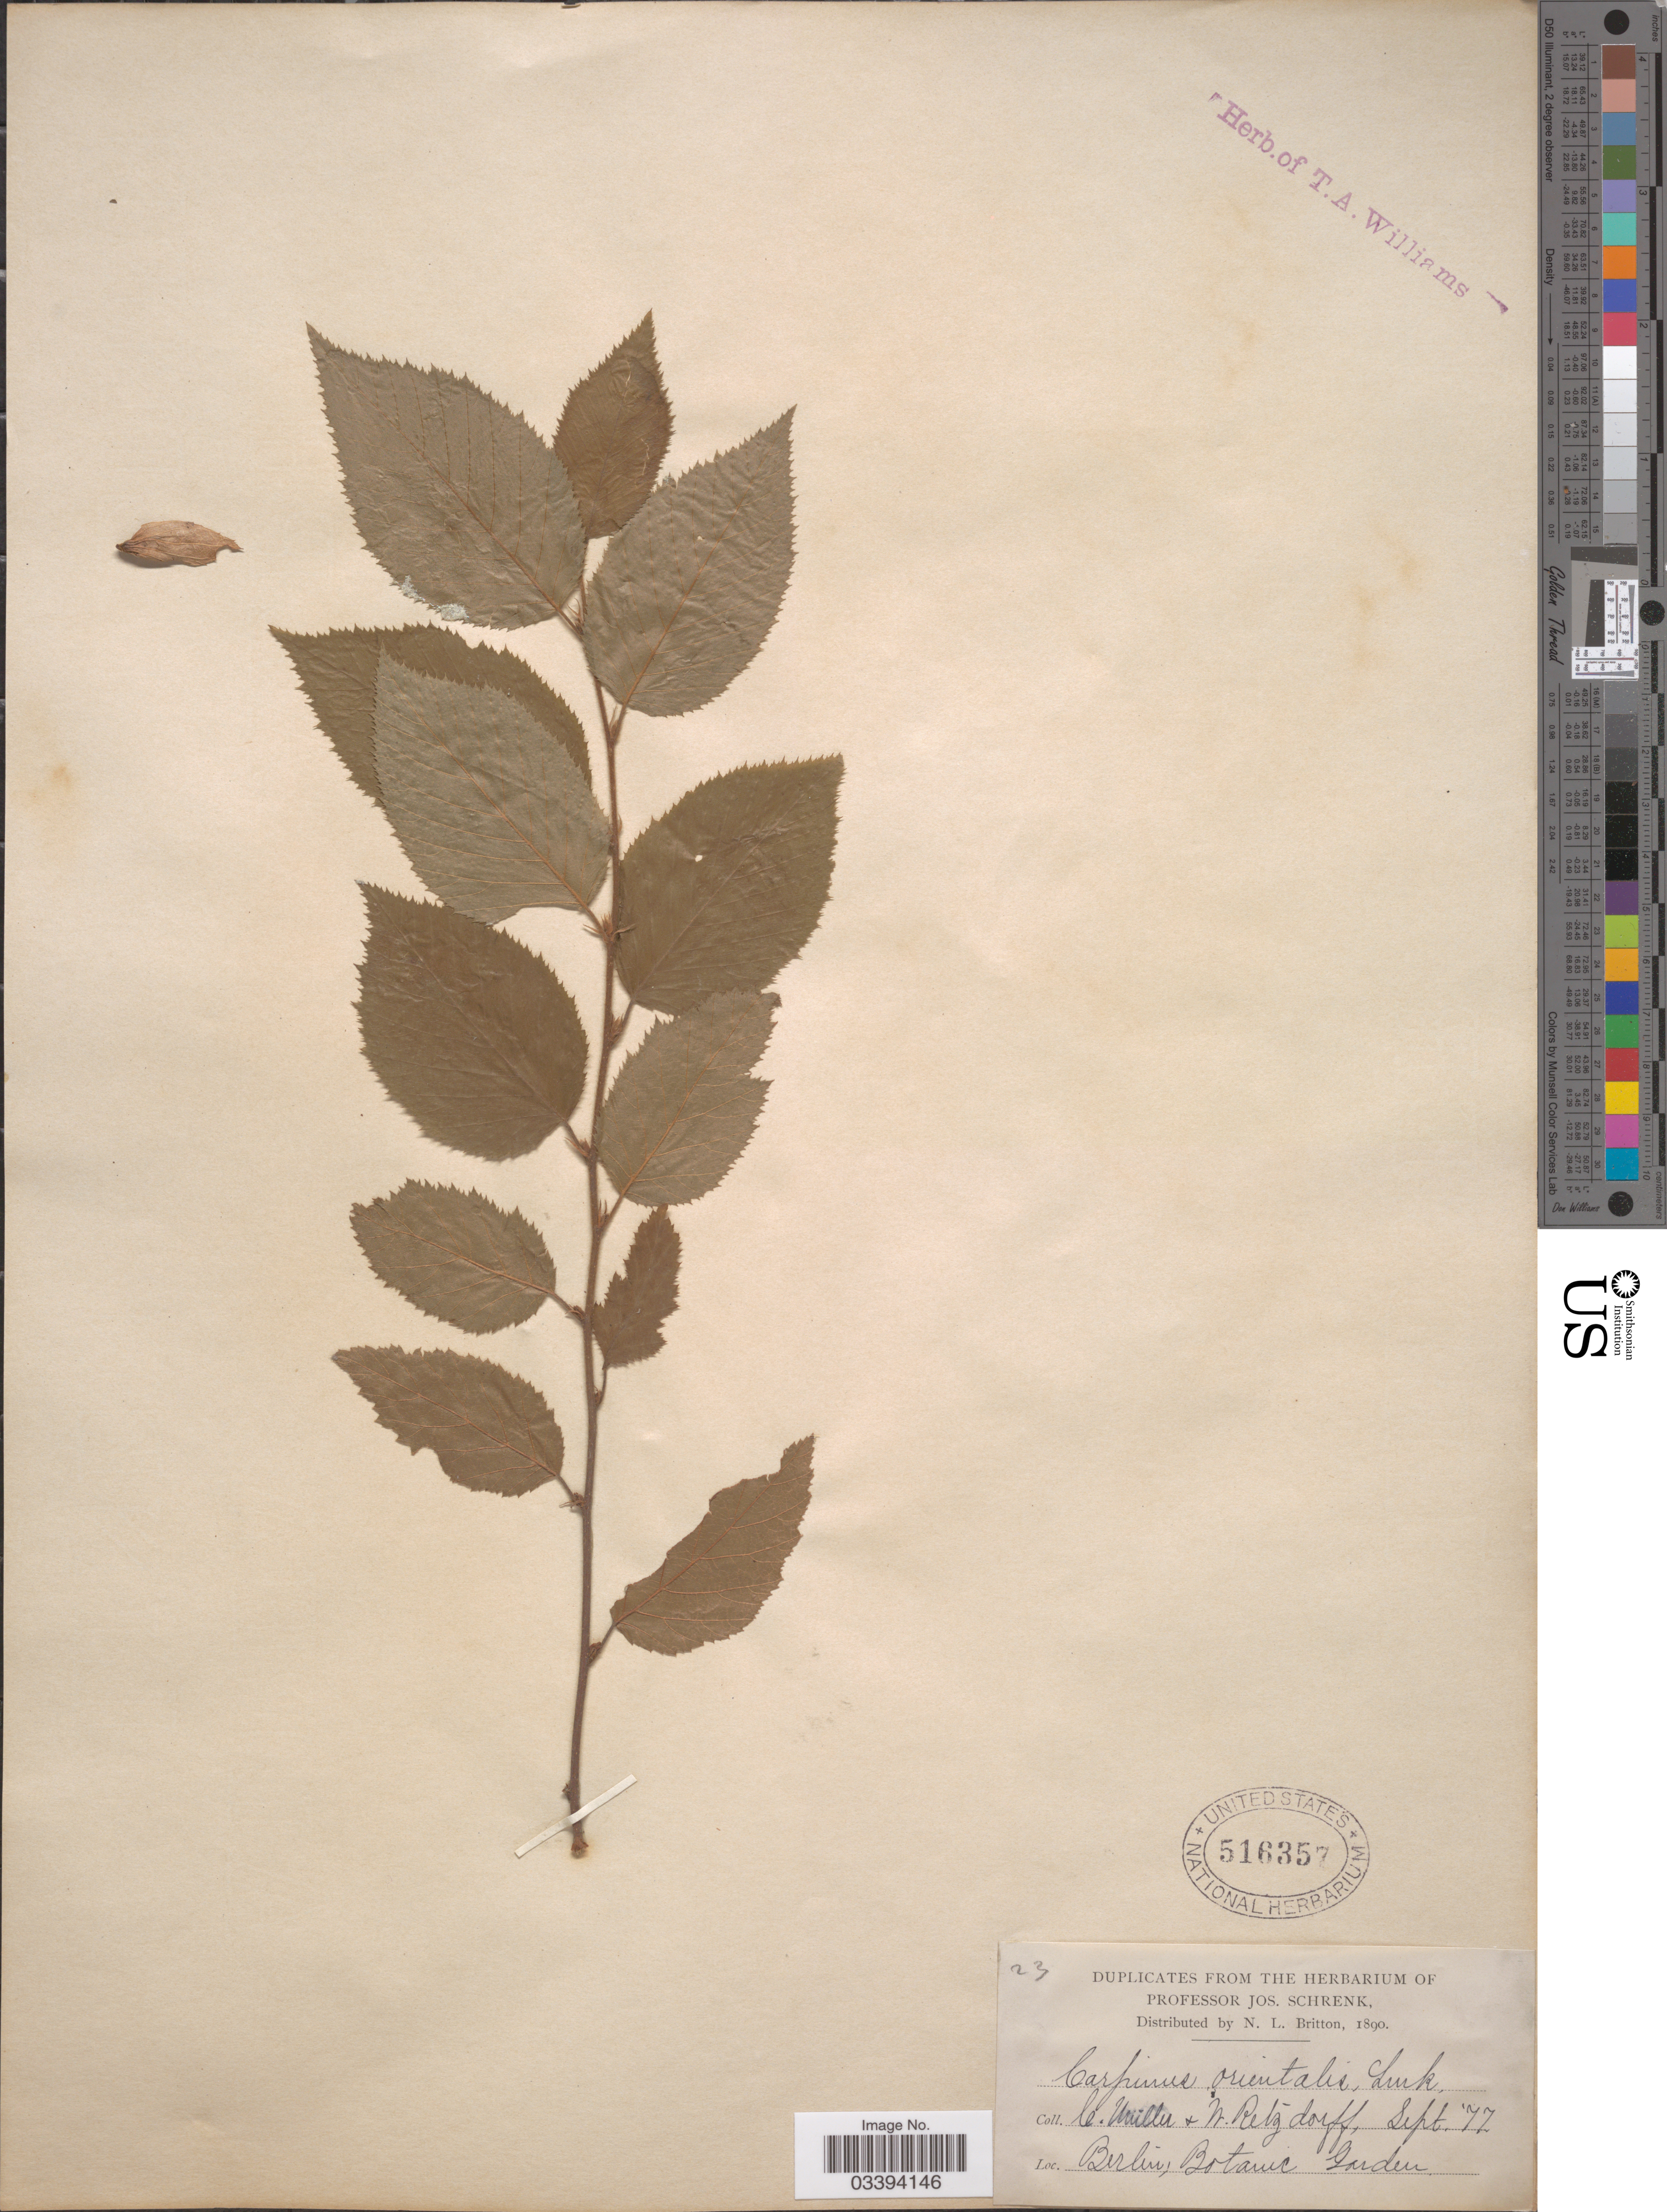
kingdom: Plantae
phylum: Tracheophyta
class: Magnoliopsida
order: Fagales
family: Betulaceae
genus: Carpinus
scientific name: Carpinus orientalis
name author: Mill.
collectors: C. Müller & W. Retzdorff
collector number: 23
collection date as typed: Transcribed d/m/y: /9/77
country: Germany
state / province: Berlin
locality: Botanic Garden.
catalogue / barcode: US 516357